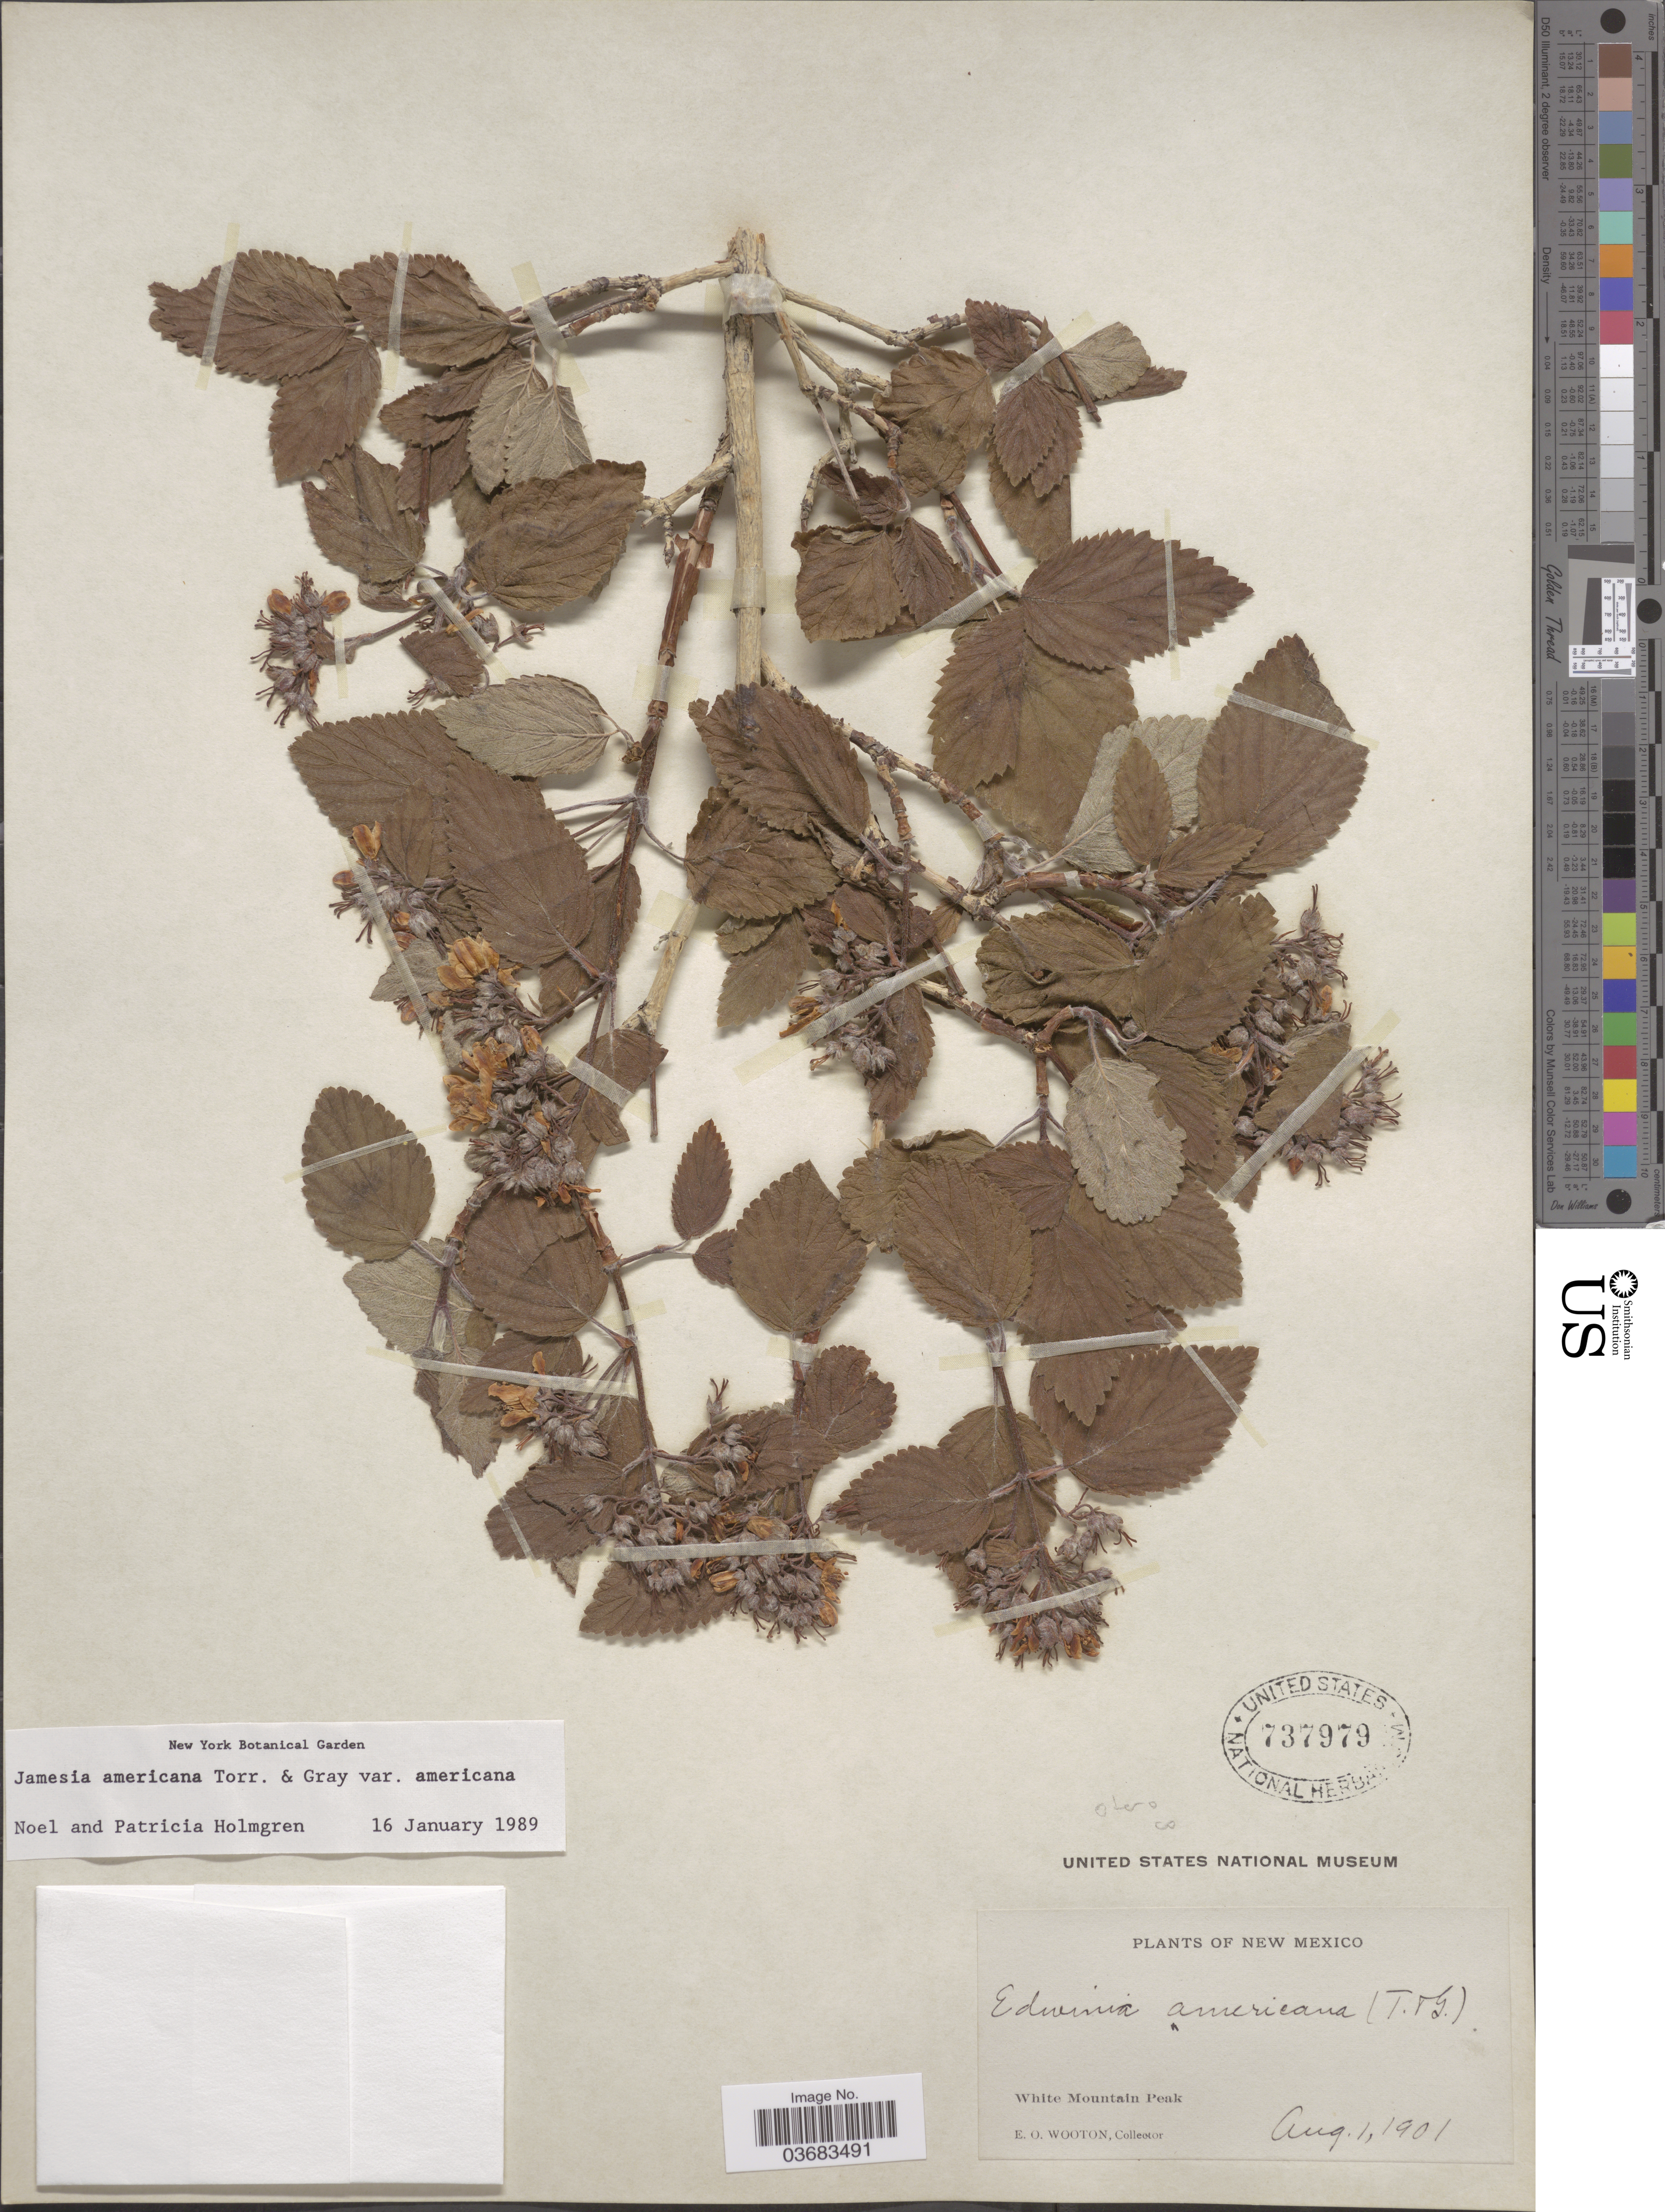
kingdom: Plantae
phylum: Tracheophyta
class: Magnoliopsida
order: Cornales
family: Hydrangeaceae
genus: Edwinia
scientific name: Edwinia americana var. americana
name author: (Torr. & A. Gray) A. Heller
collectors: E. O. Wooton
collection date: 1901-08-01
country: United States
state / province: New Mexico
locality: Otero Co. White Mountain Peak.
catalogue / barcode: US 737979